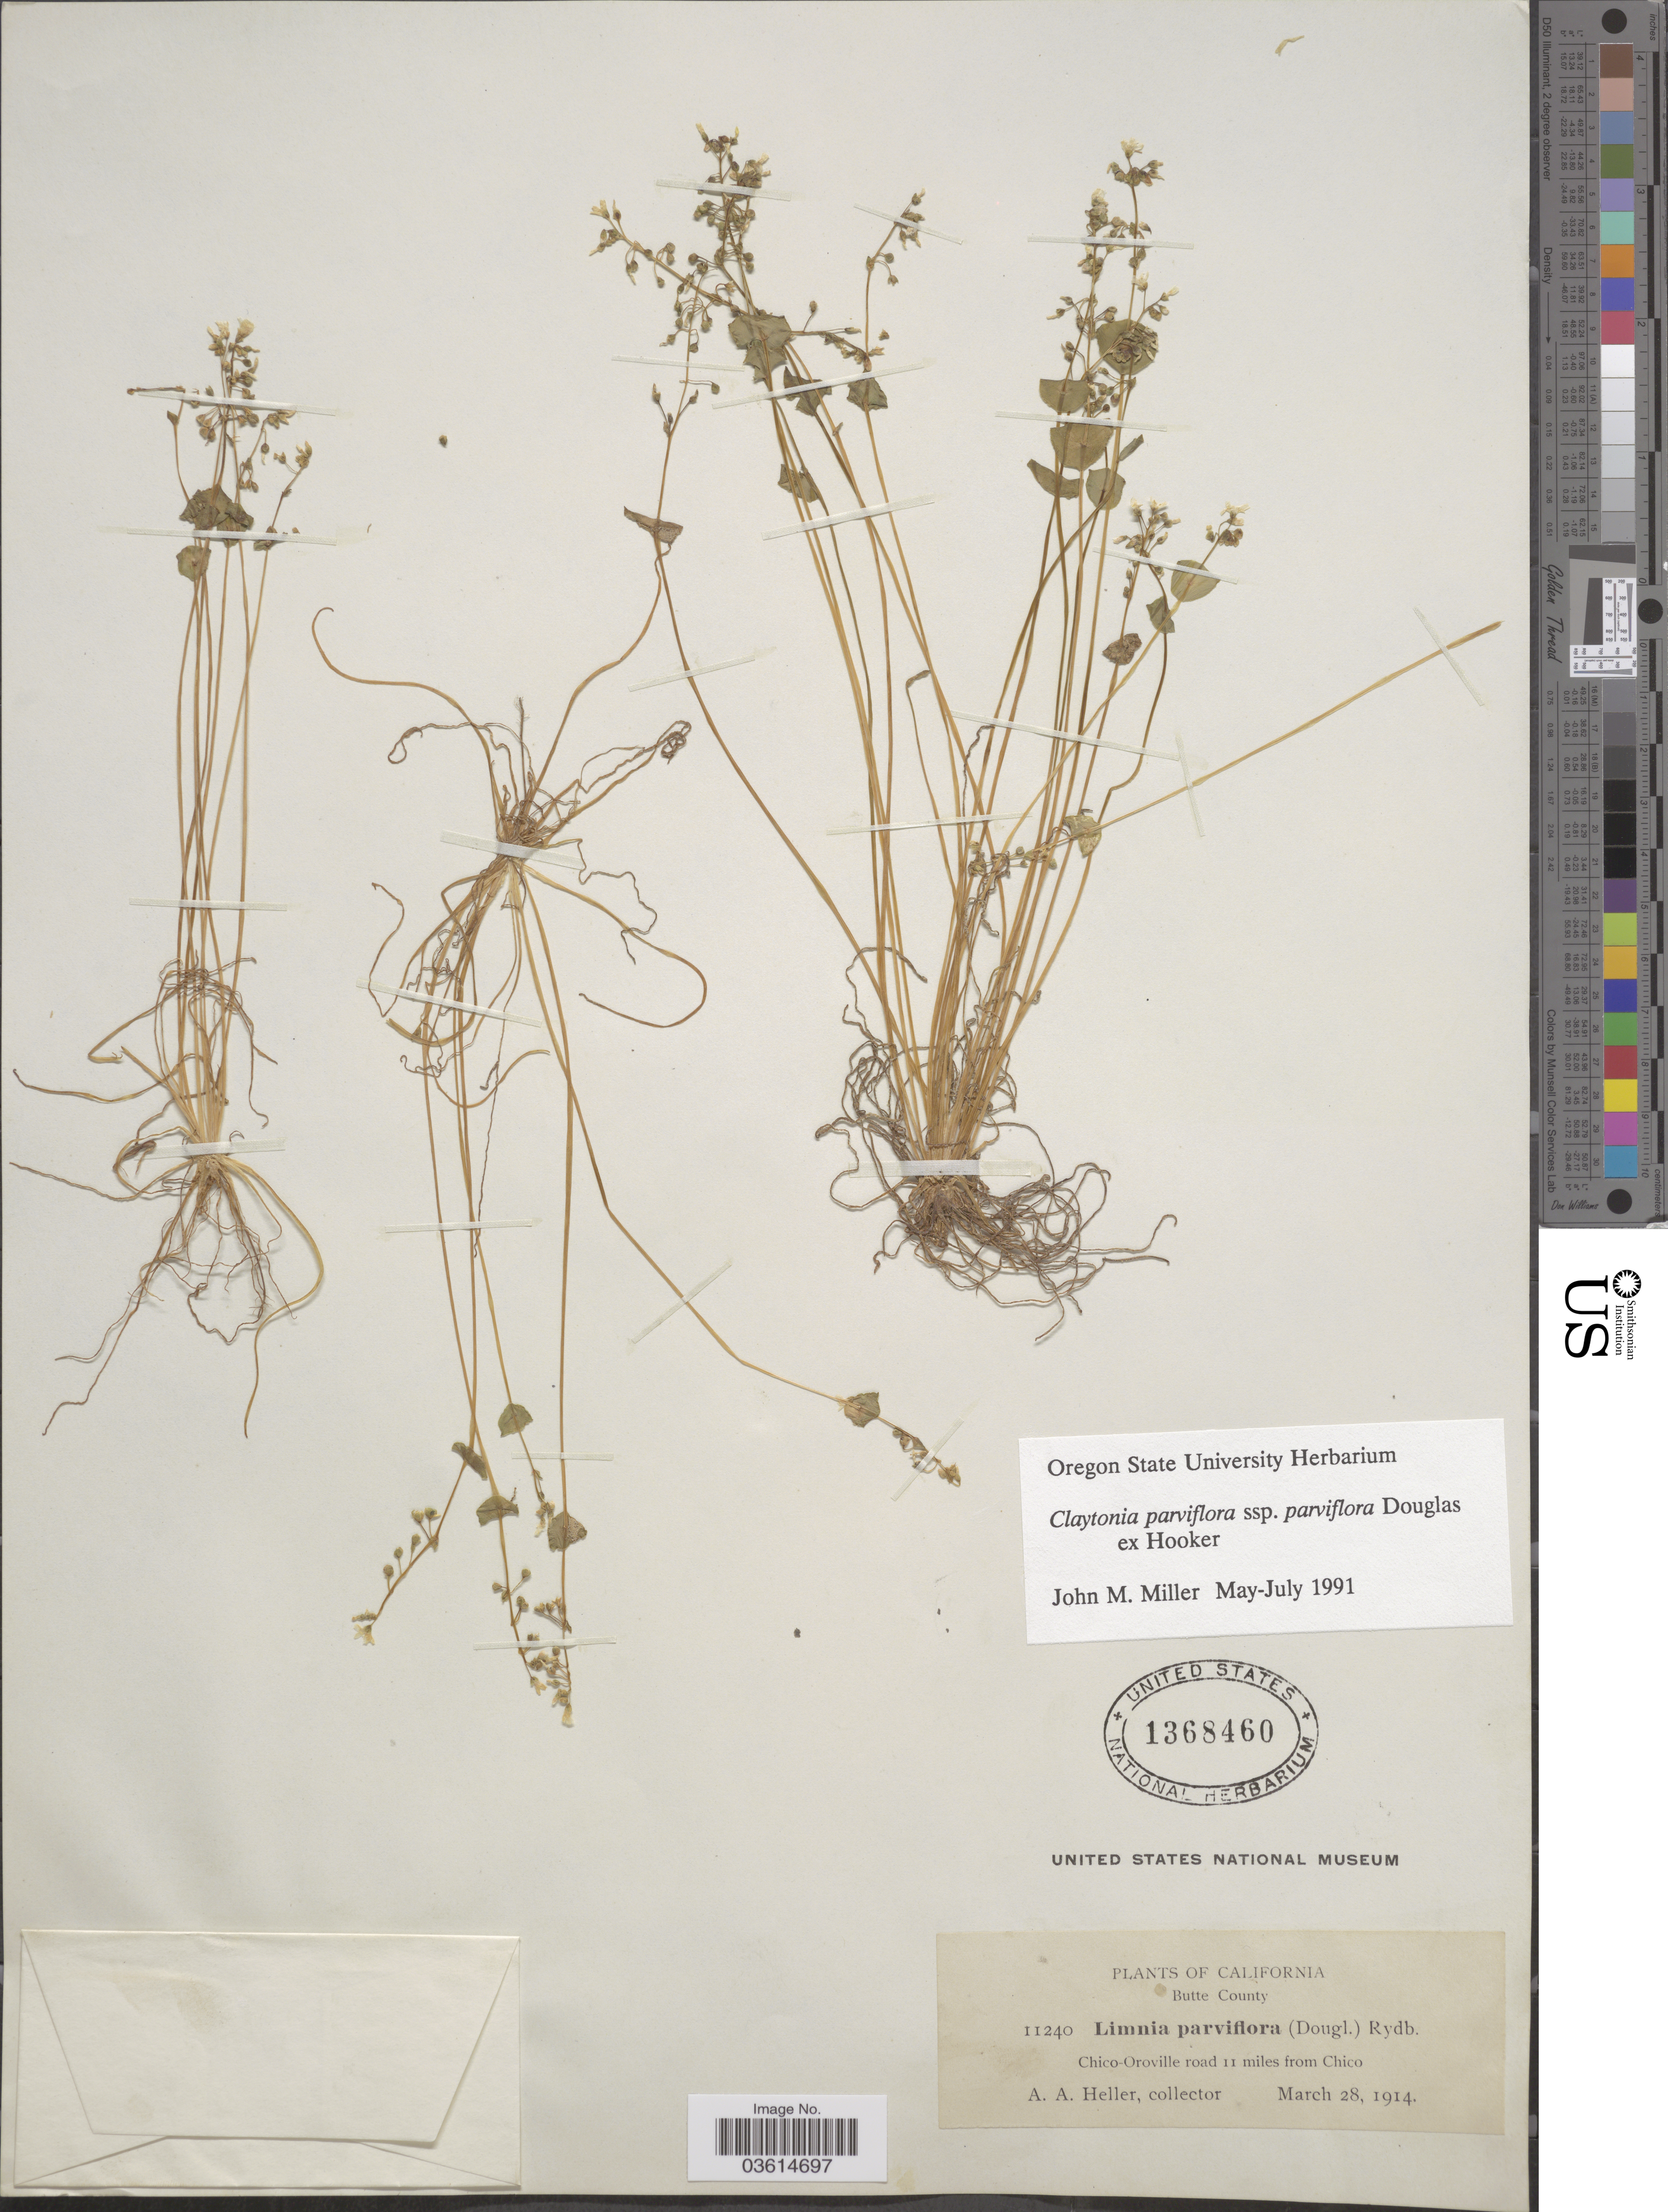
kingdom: Plantae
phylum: Tracheophyta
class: Magnoliopsida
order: Caryophyllales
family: Montiaceae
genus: Claytonia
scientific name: Claytonia parviflora subsp. parviflora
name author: Douglas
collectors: A. A. Heller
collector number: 11240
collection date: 1914-03-28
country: United States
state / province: California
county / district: Butte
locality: Butte County. Chico-Oroville road 11 miles from Chico.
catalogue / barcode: US 1368460